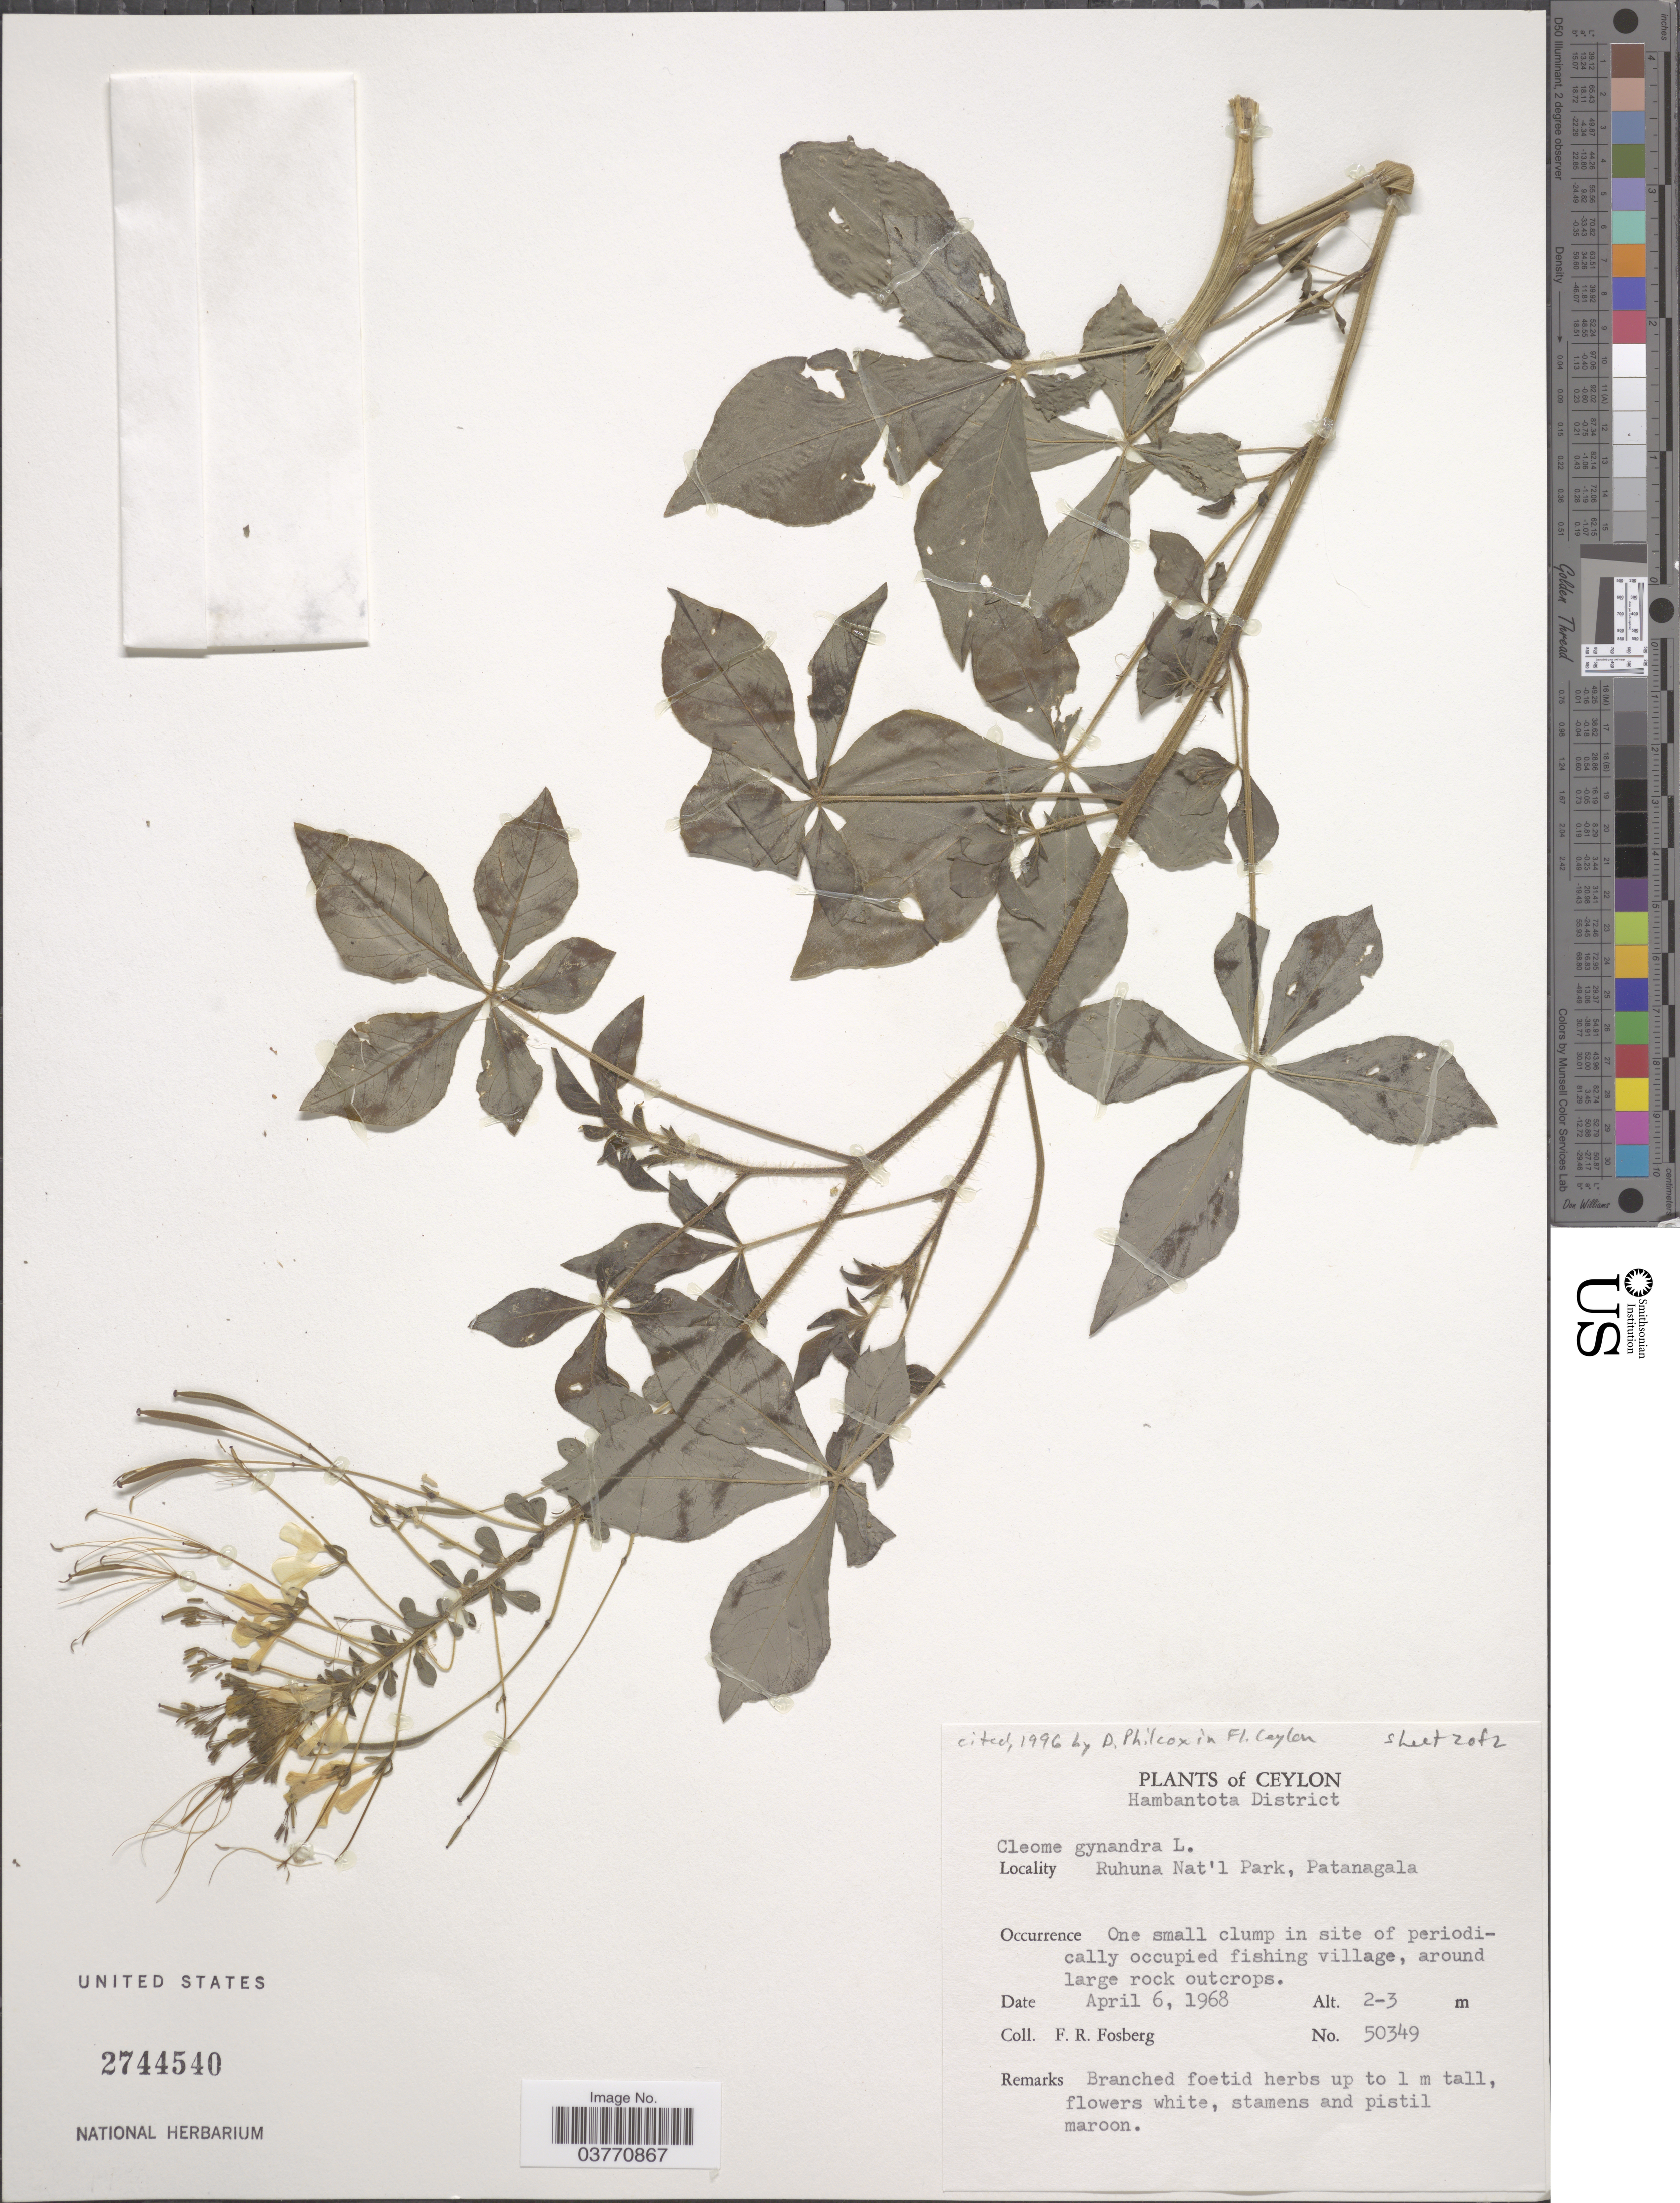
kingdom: Plantae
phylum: Tracheophyta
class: Magnoliopsida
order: Brassicales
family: Cleomaceae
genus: Gynandropsis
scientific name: Gynandropsis gynandra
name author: (L.) Briq.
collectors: F. R. Fosberg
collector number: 50349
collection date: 1968-04-06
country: Sri Lanka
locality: Ceylon. Hambantota District. Ruhuna Nat'l Park. Patanagala.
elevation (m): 2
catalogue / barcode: US 2744540